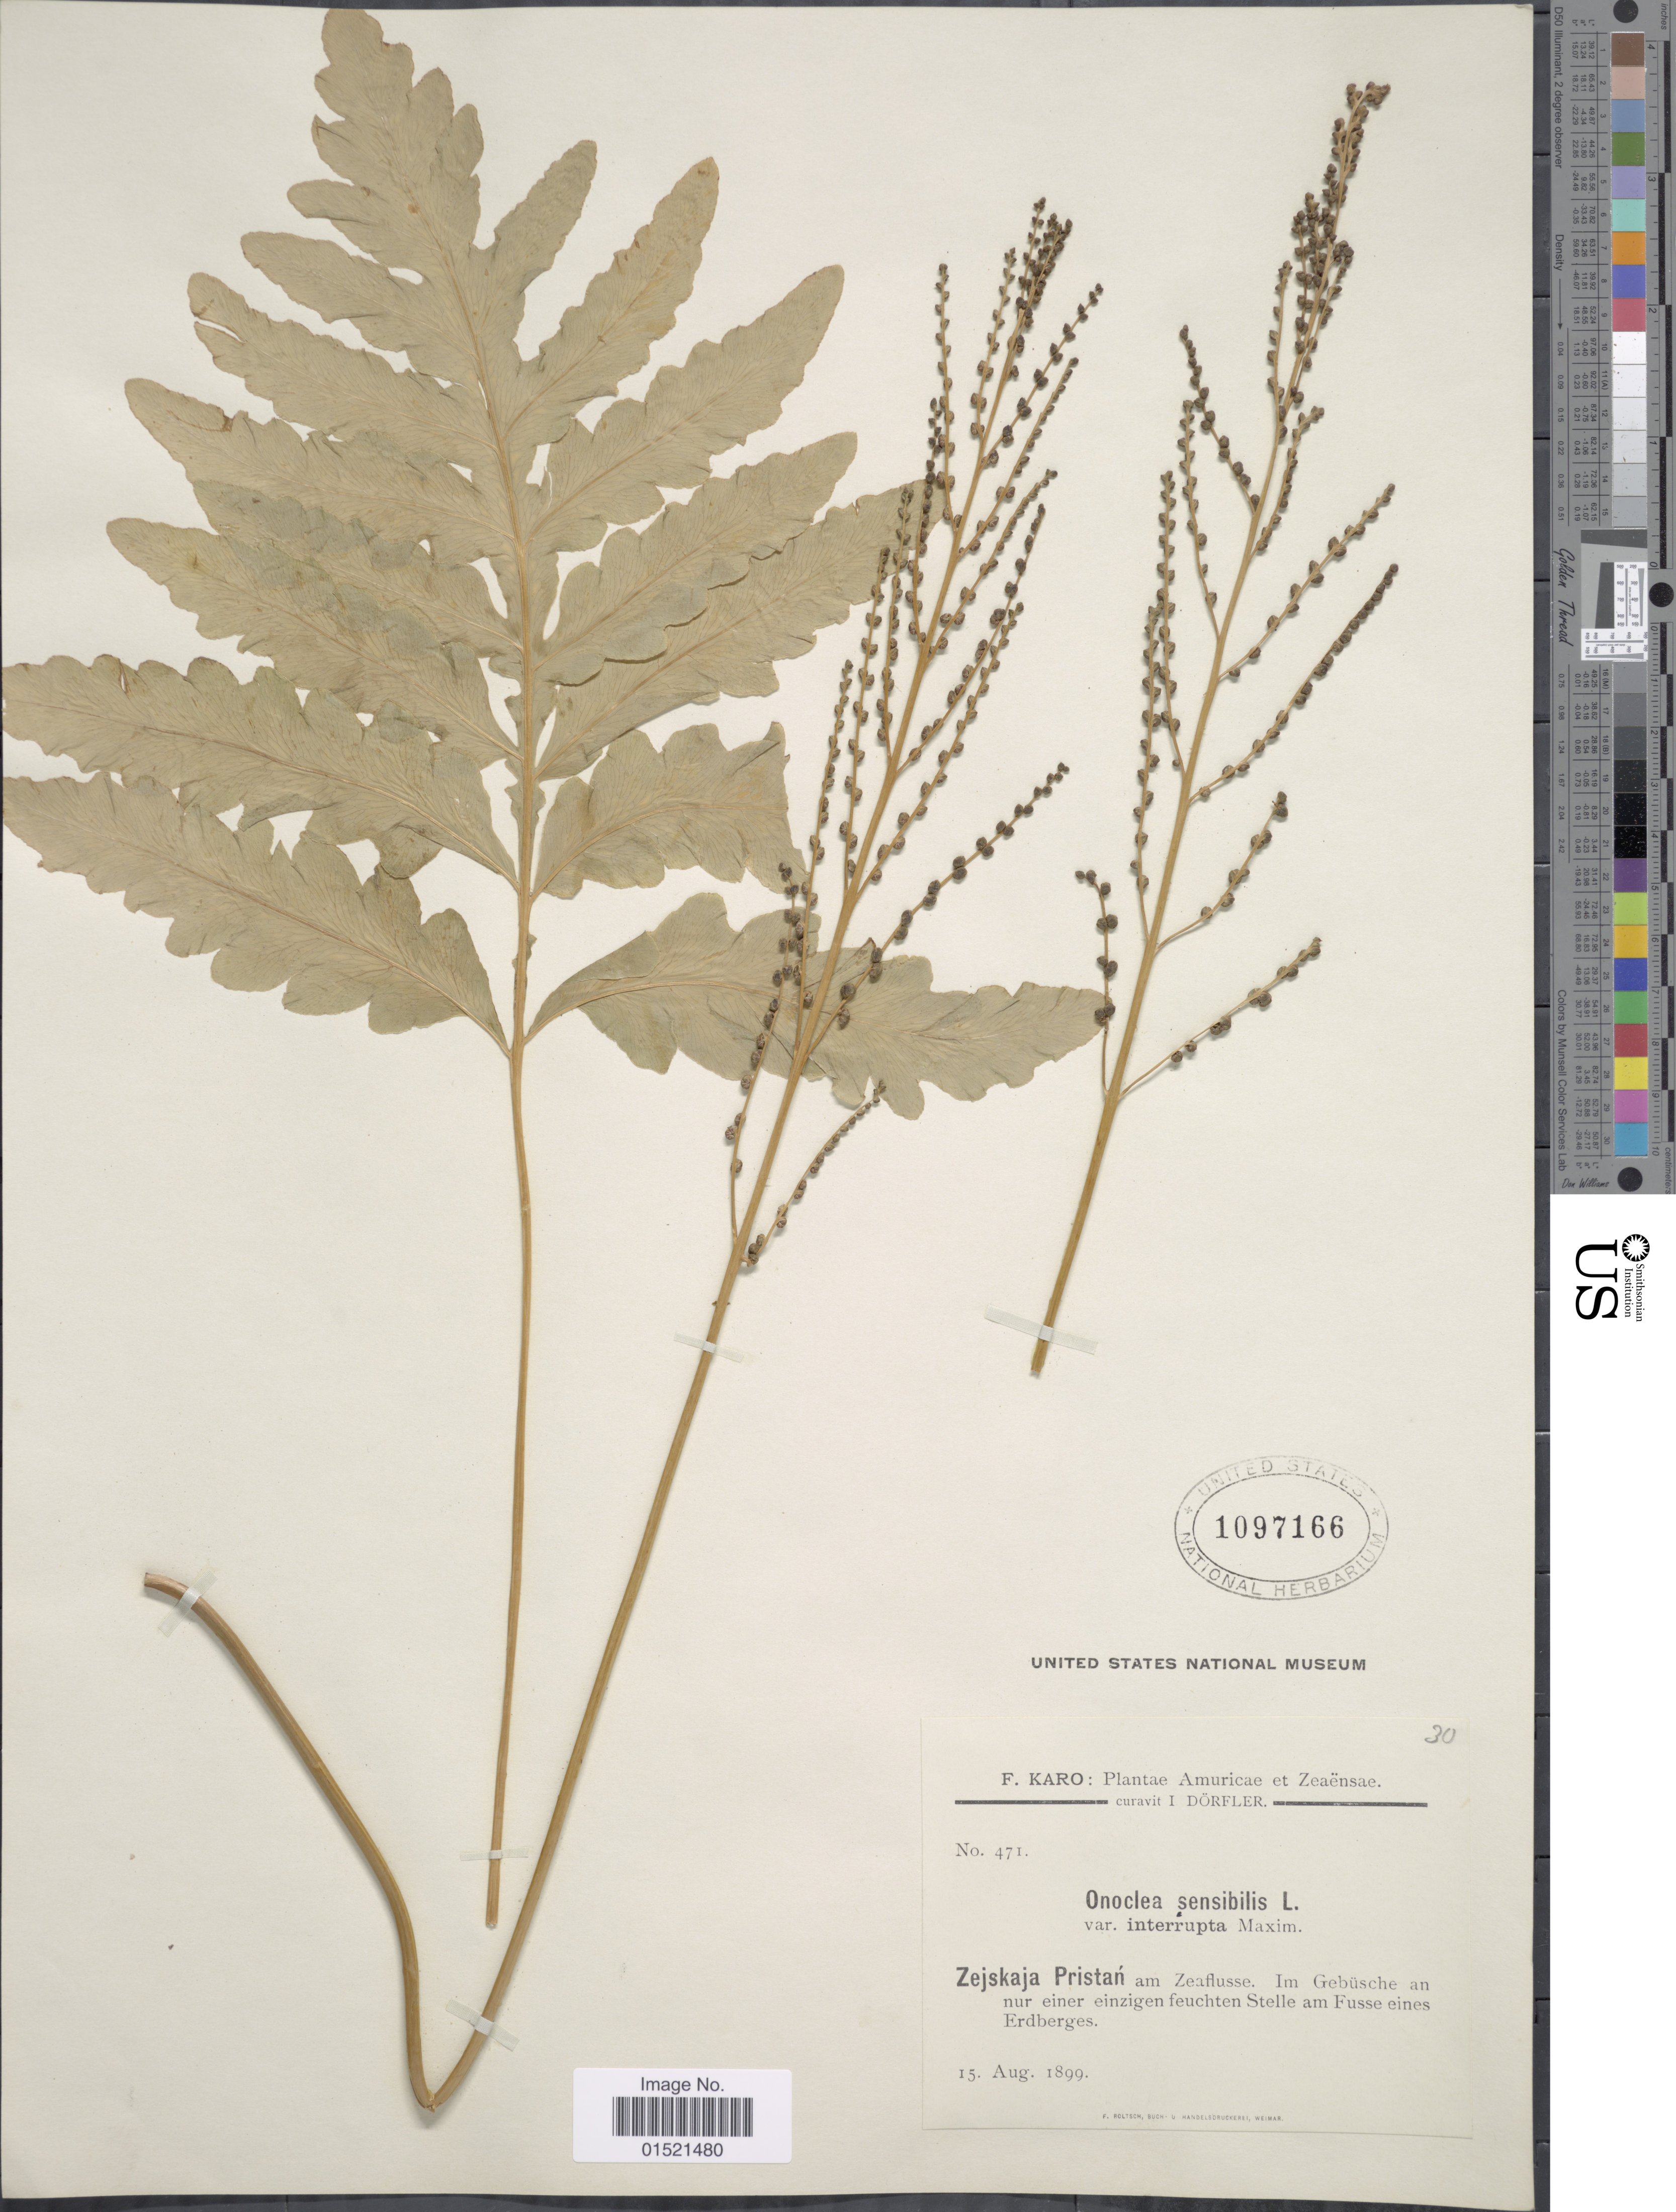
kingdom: Plantae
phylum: Tracheophyta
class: Polypodiopsida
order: Polypodiales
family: Onocleaceae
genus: Onoclea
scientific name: Onoclea sensibilis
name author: L.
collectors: F. Karo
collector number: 471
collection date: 1899-08-15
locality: Amuricae et Zeaënsae. Zejskaja Pristan am Zeaflusse. Im Gebüsche an nur einer einzigen feuchten Stelle am Fusse eines Erdberges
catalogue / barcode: US 1097166